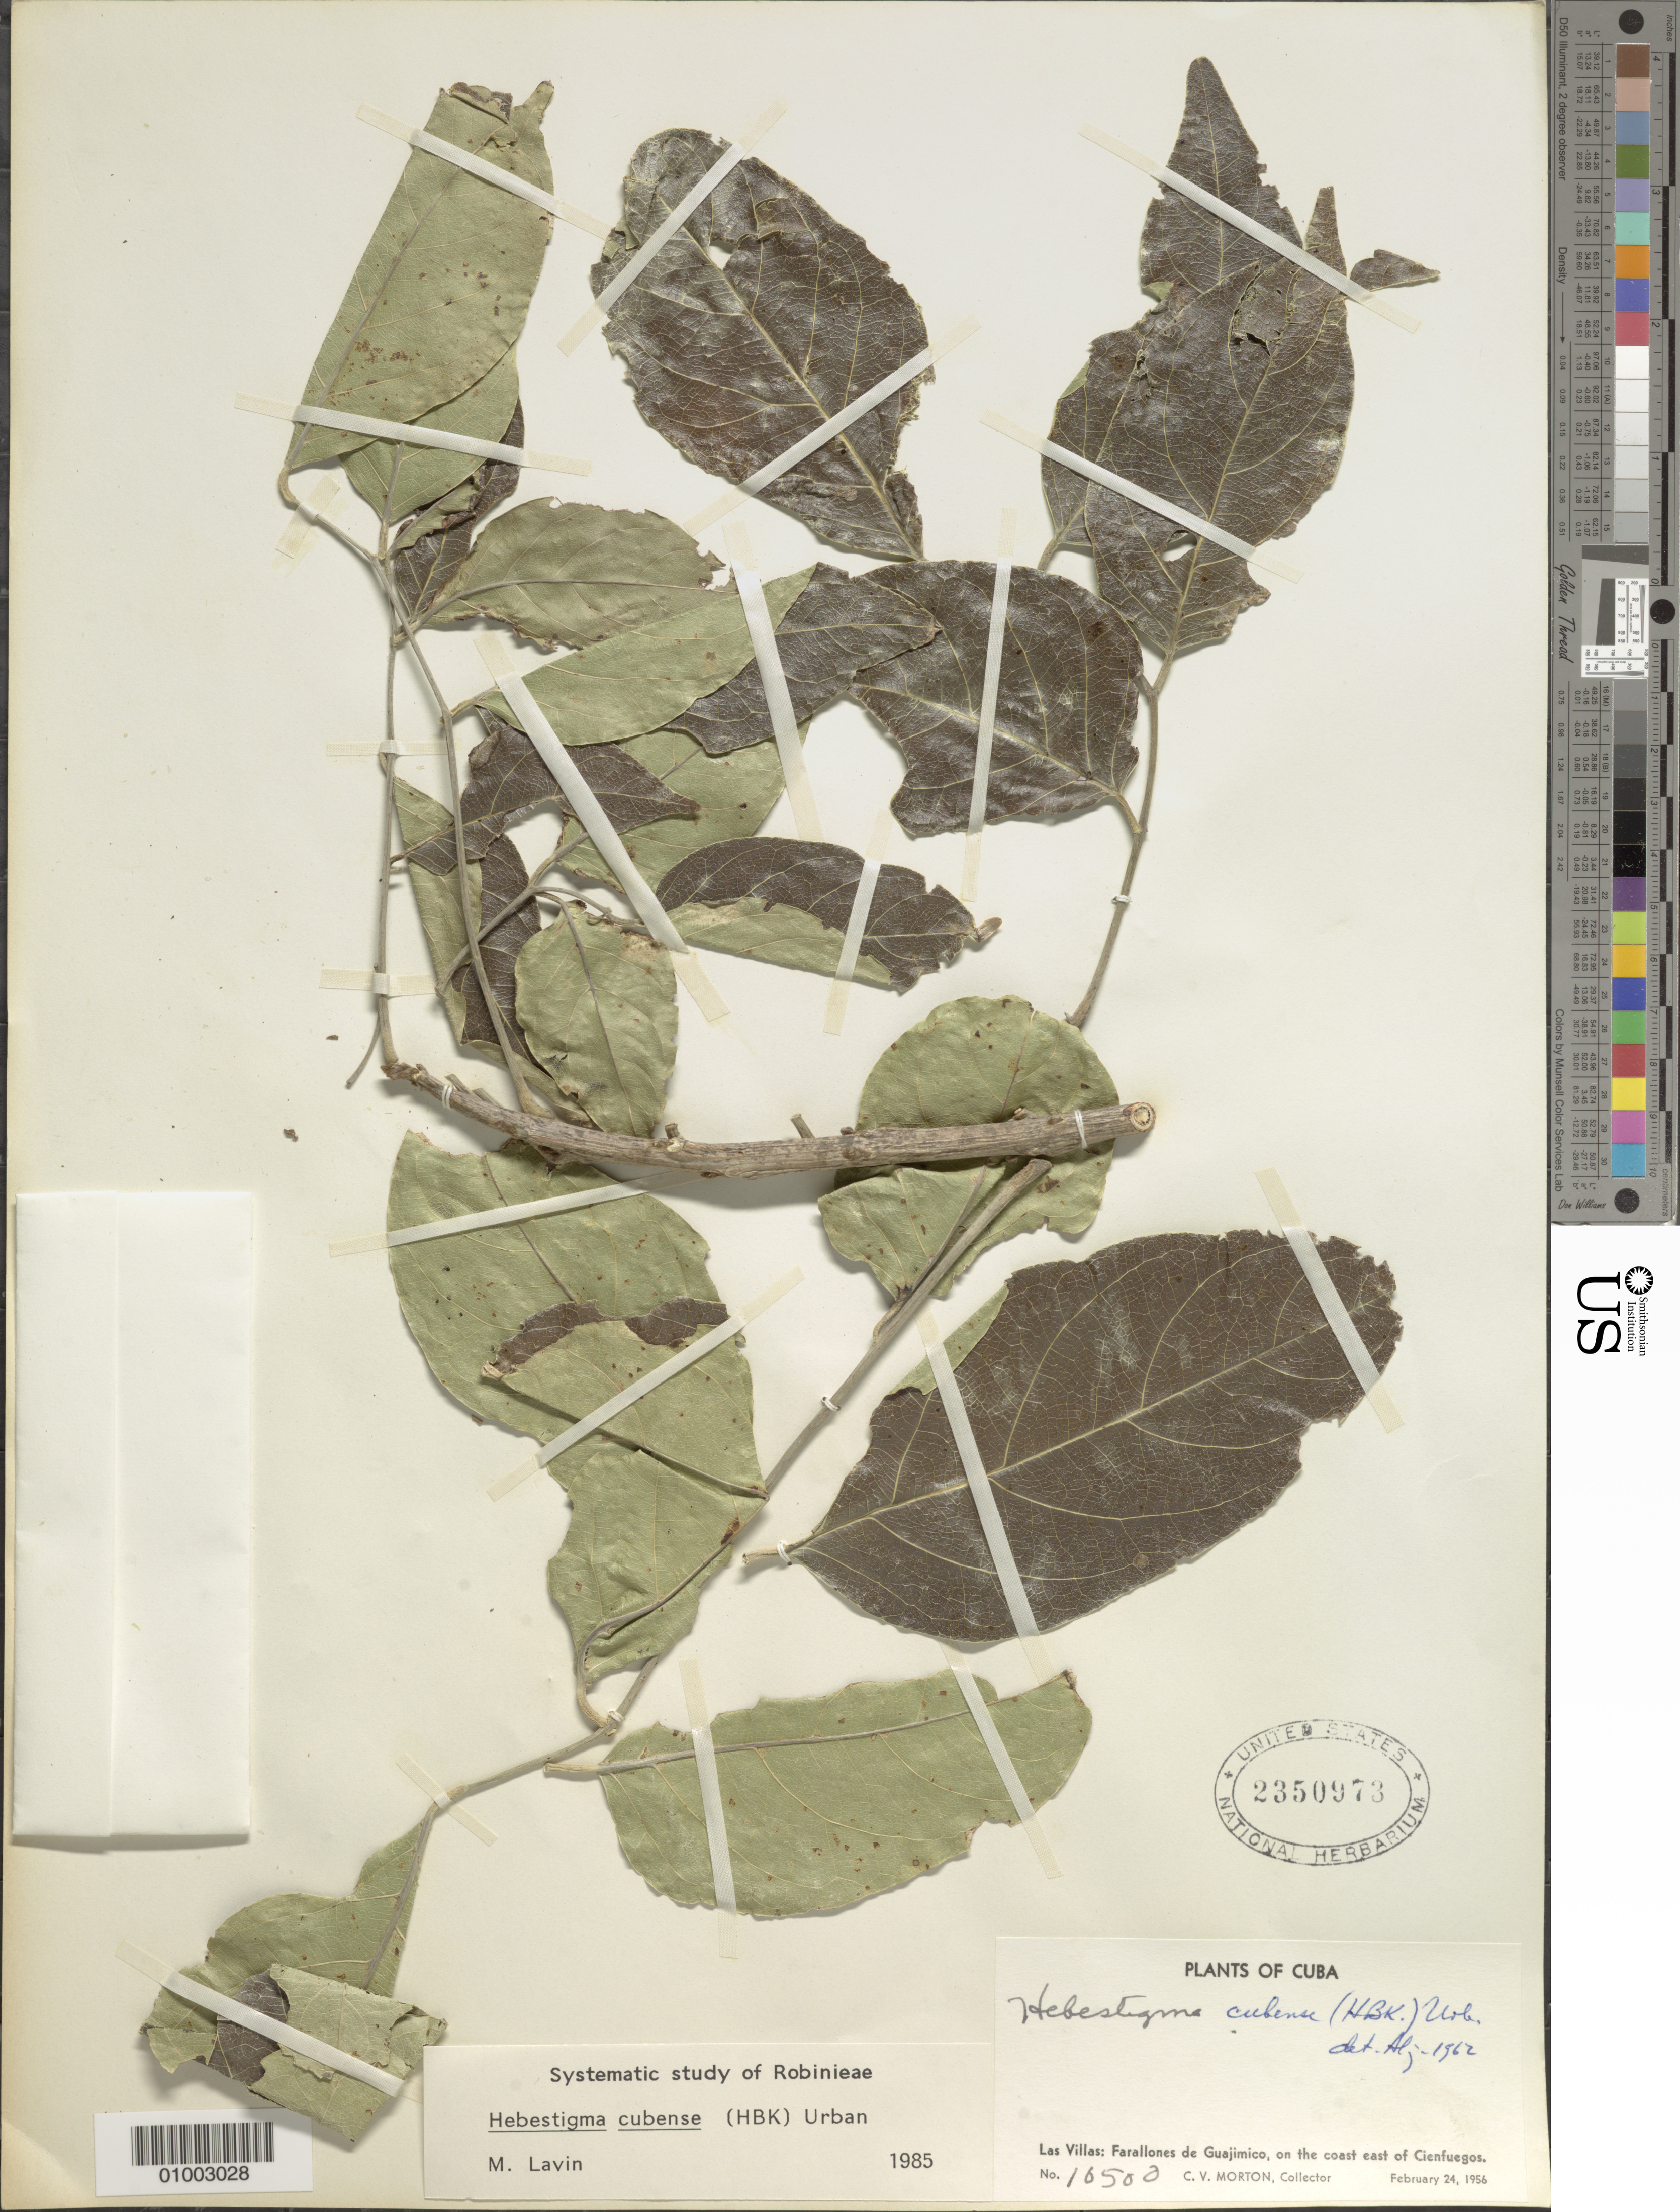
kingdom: Plantae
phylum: Tracheophyta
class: Magnoliopsida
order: Fabales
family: Fabaceae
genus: Hebestigma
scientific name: Hebestigma cubense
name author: (Kunth) Urb.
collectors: C. V. Morton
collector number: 10500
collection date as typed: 24 Feb 1956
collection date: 1956-02-24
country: Cuba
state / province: Las Villas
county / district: Cienfuegos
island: Cuba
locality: Farallones de Guajimico, coast east of Cienfuegos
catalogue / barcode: US 2350973